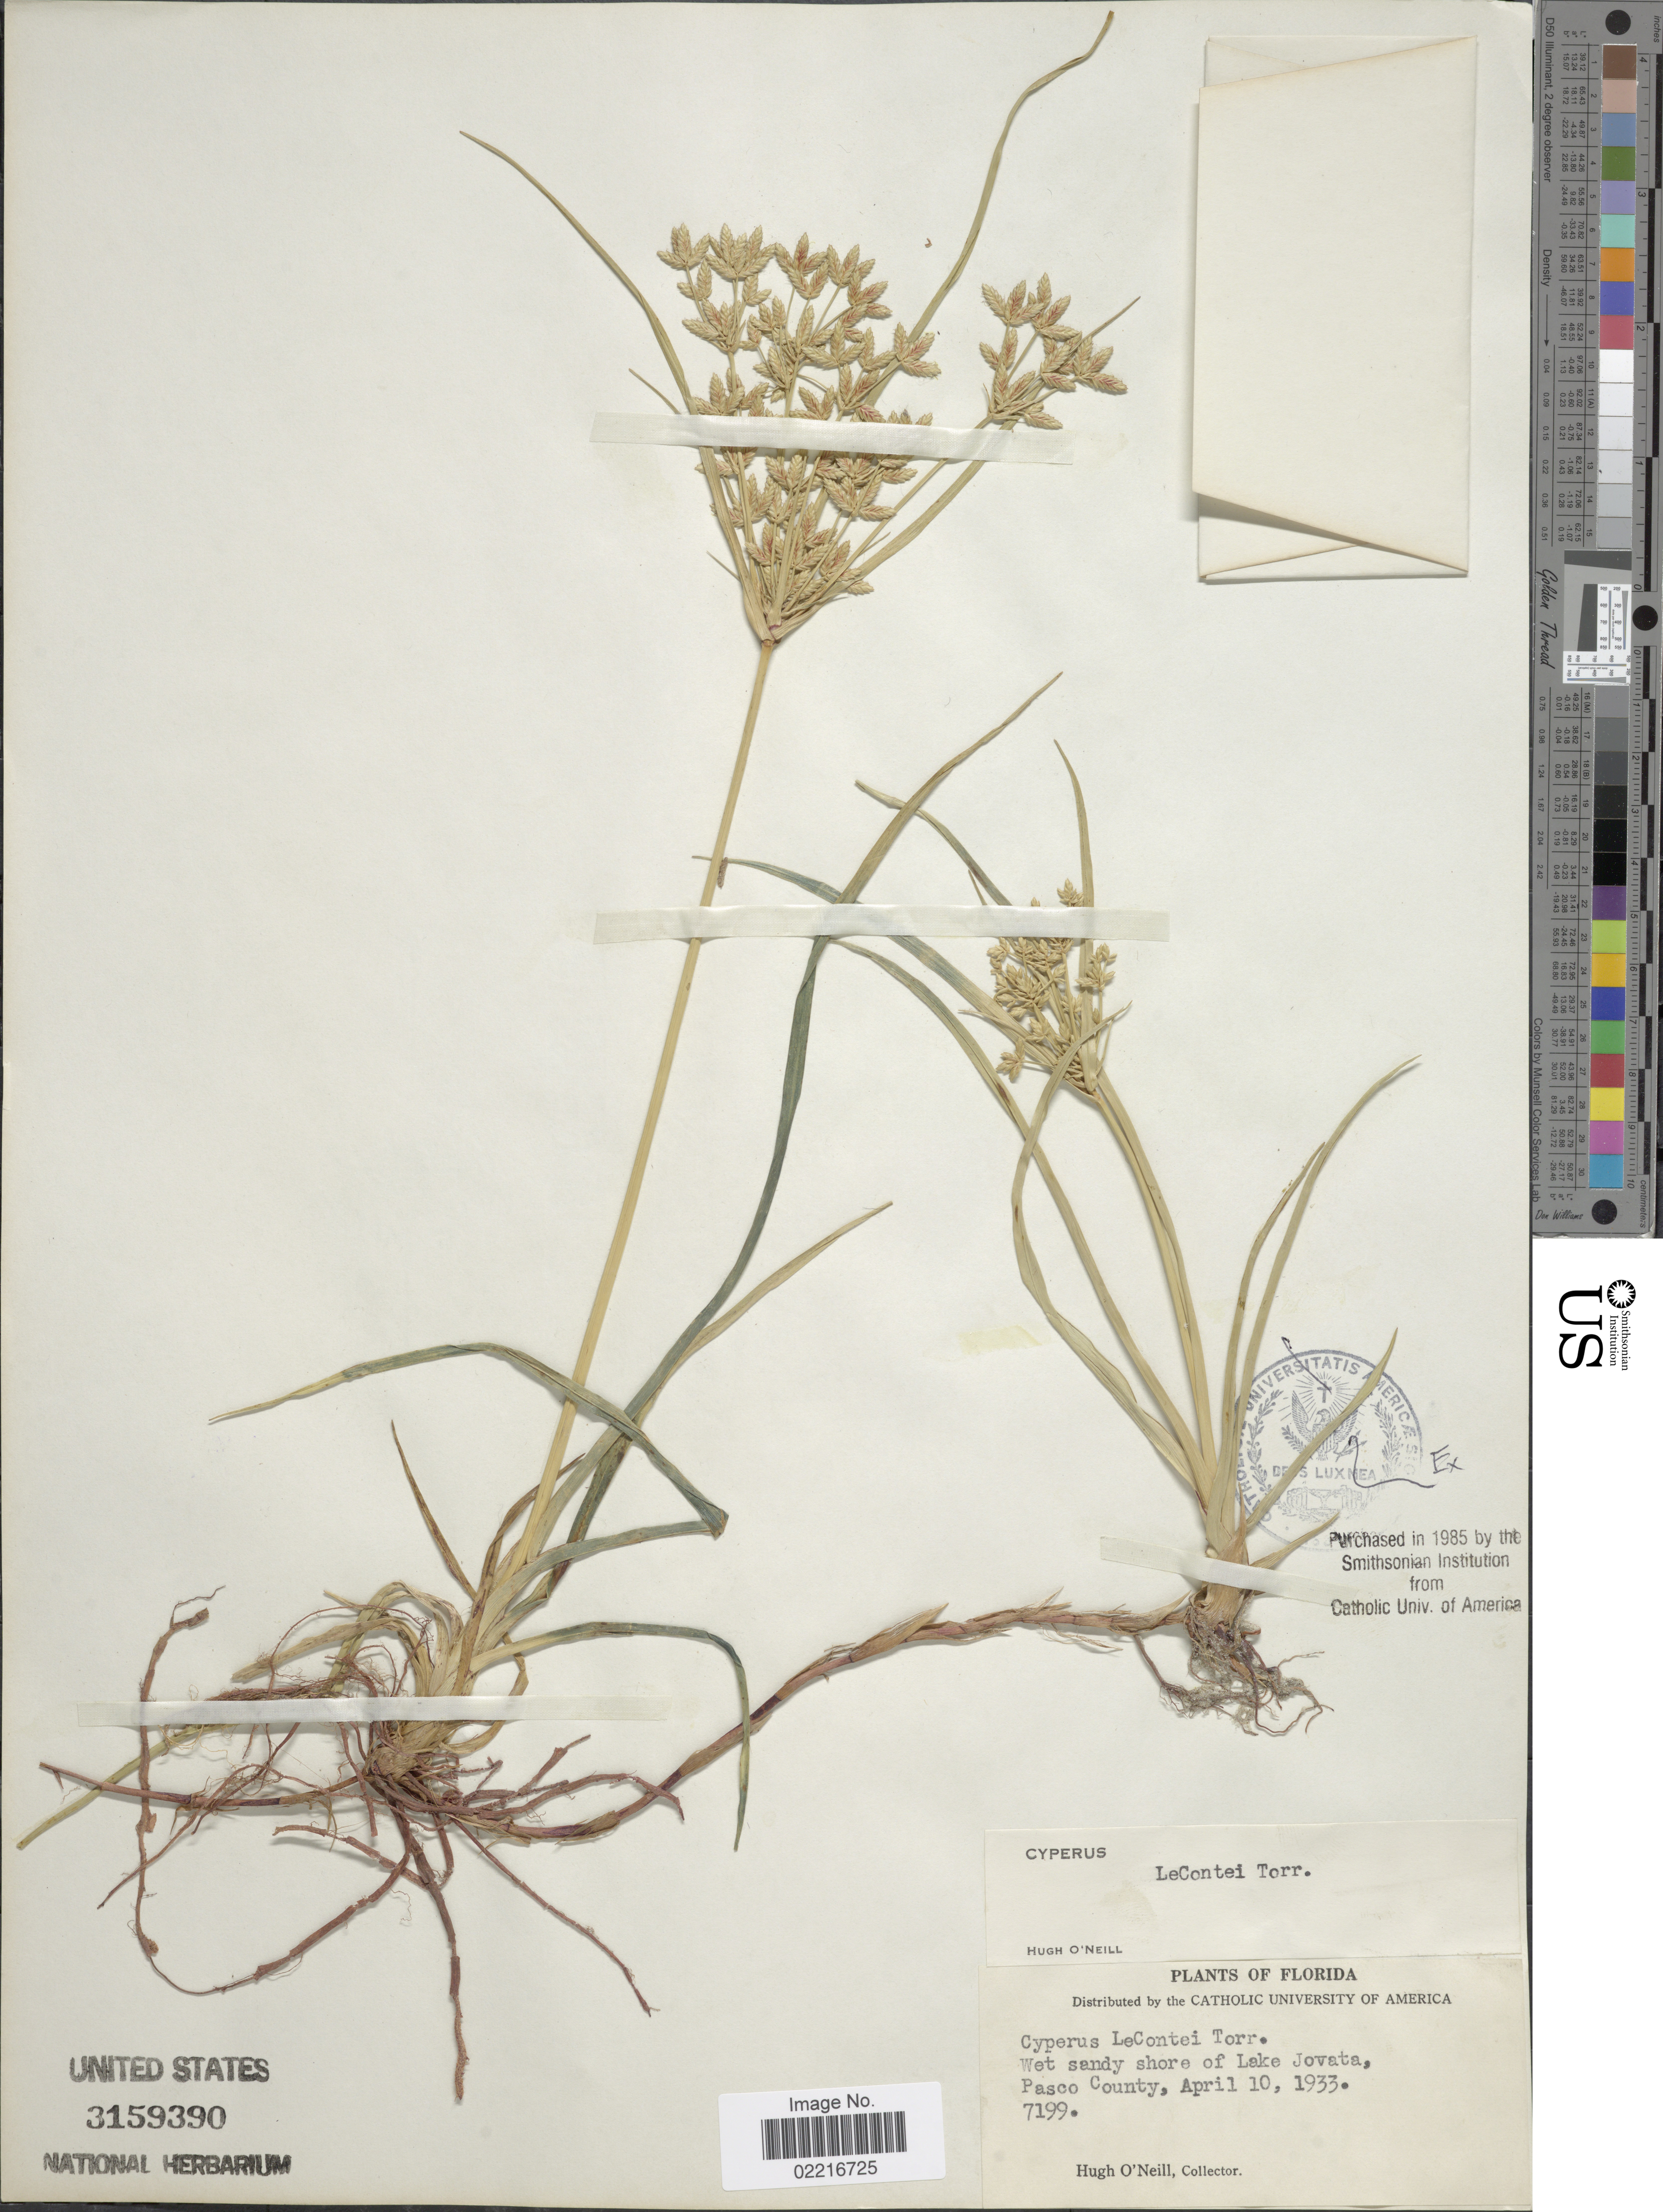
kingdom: Plantae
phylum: Tracheophyta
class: Liliopsida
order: Poales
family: Cyperaceae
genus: Cyperus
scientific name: Cyperus lecontei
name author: Torr. ex Steud.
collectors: H. O'Neill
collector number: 7199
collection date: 1933-04-10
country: United States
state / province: Florida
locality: Lake Jovata, Pasco County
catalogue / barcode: US 3159390